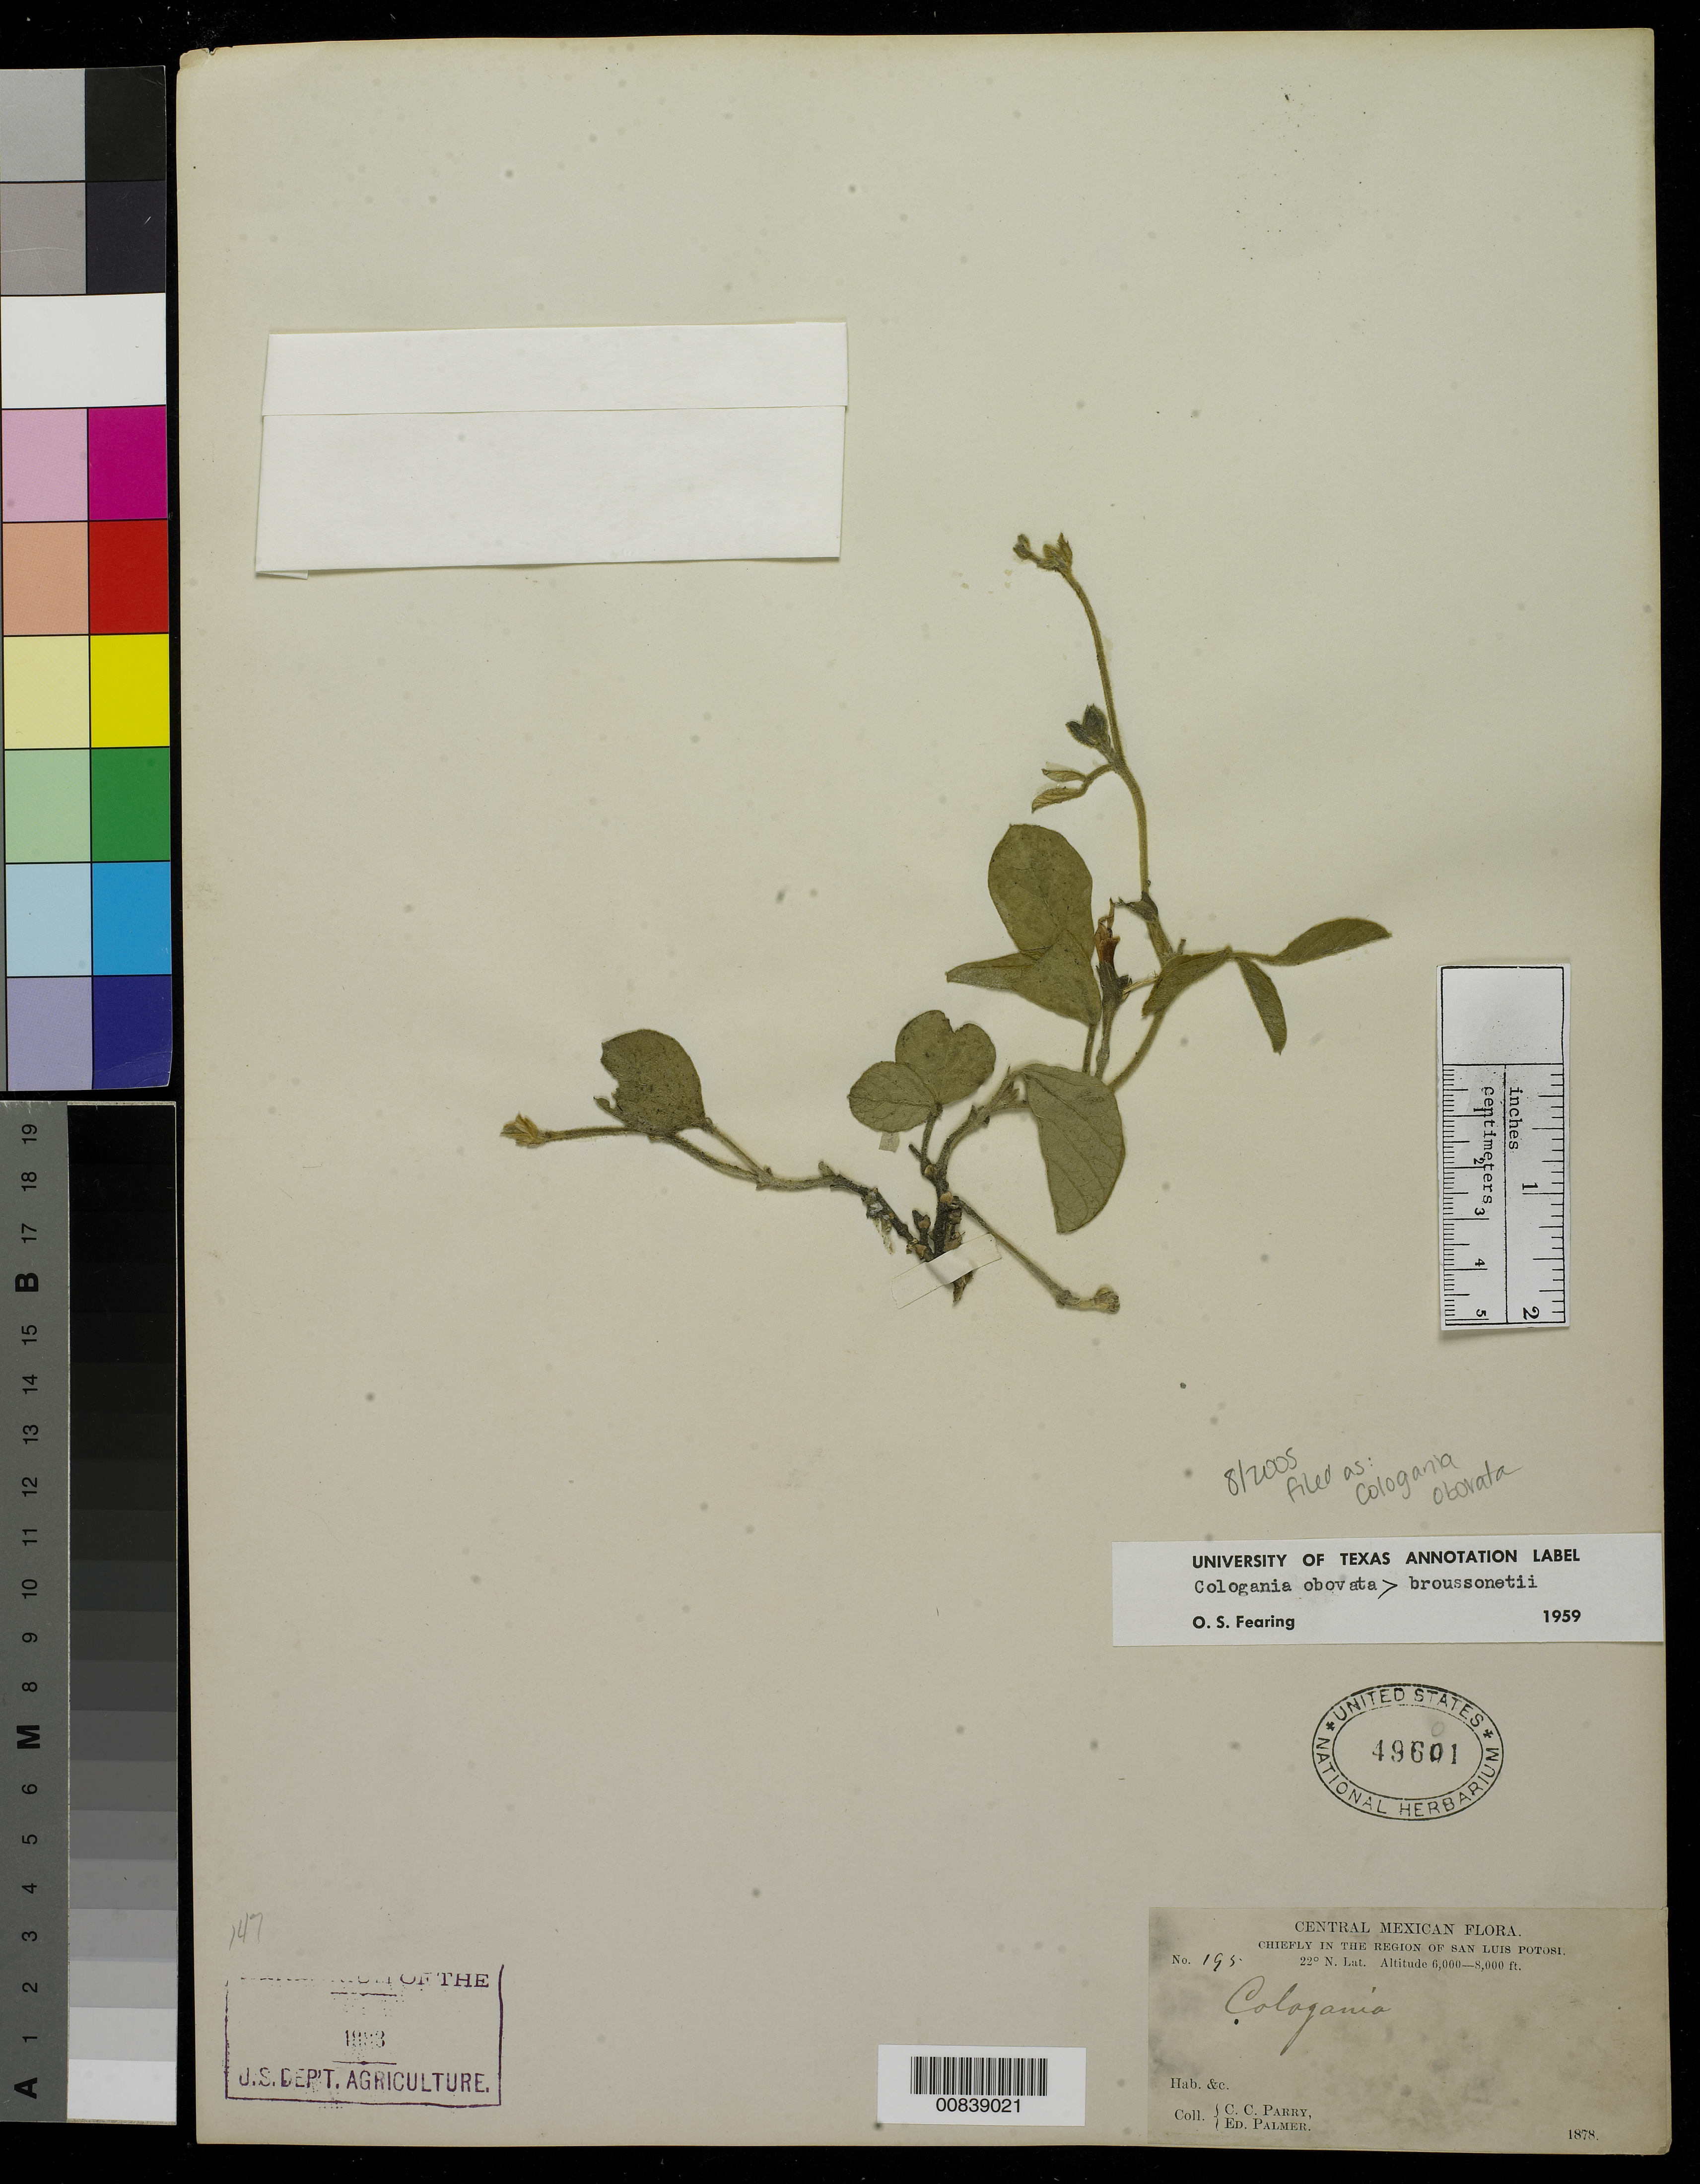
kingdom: Plantae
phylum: Tracheophyta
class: Magnoliopsida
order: Fabales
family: Fabaceae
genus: Cologania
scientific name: Cologania obovata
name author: Schltdl.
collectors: C. C. Parry & E. Palmer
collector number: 195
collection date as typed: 1878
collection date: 1878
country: Mexico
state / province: San Luis Potosí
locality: Chiefly in the region of San Luis Potosí.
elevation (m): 1829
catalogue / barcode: US 49601